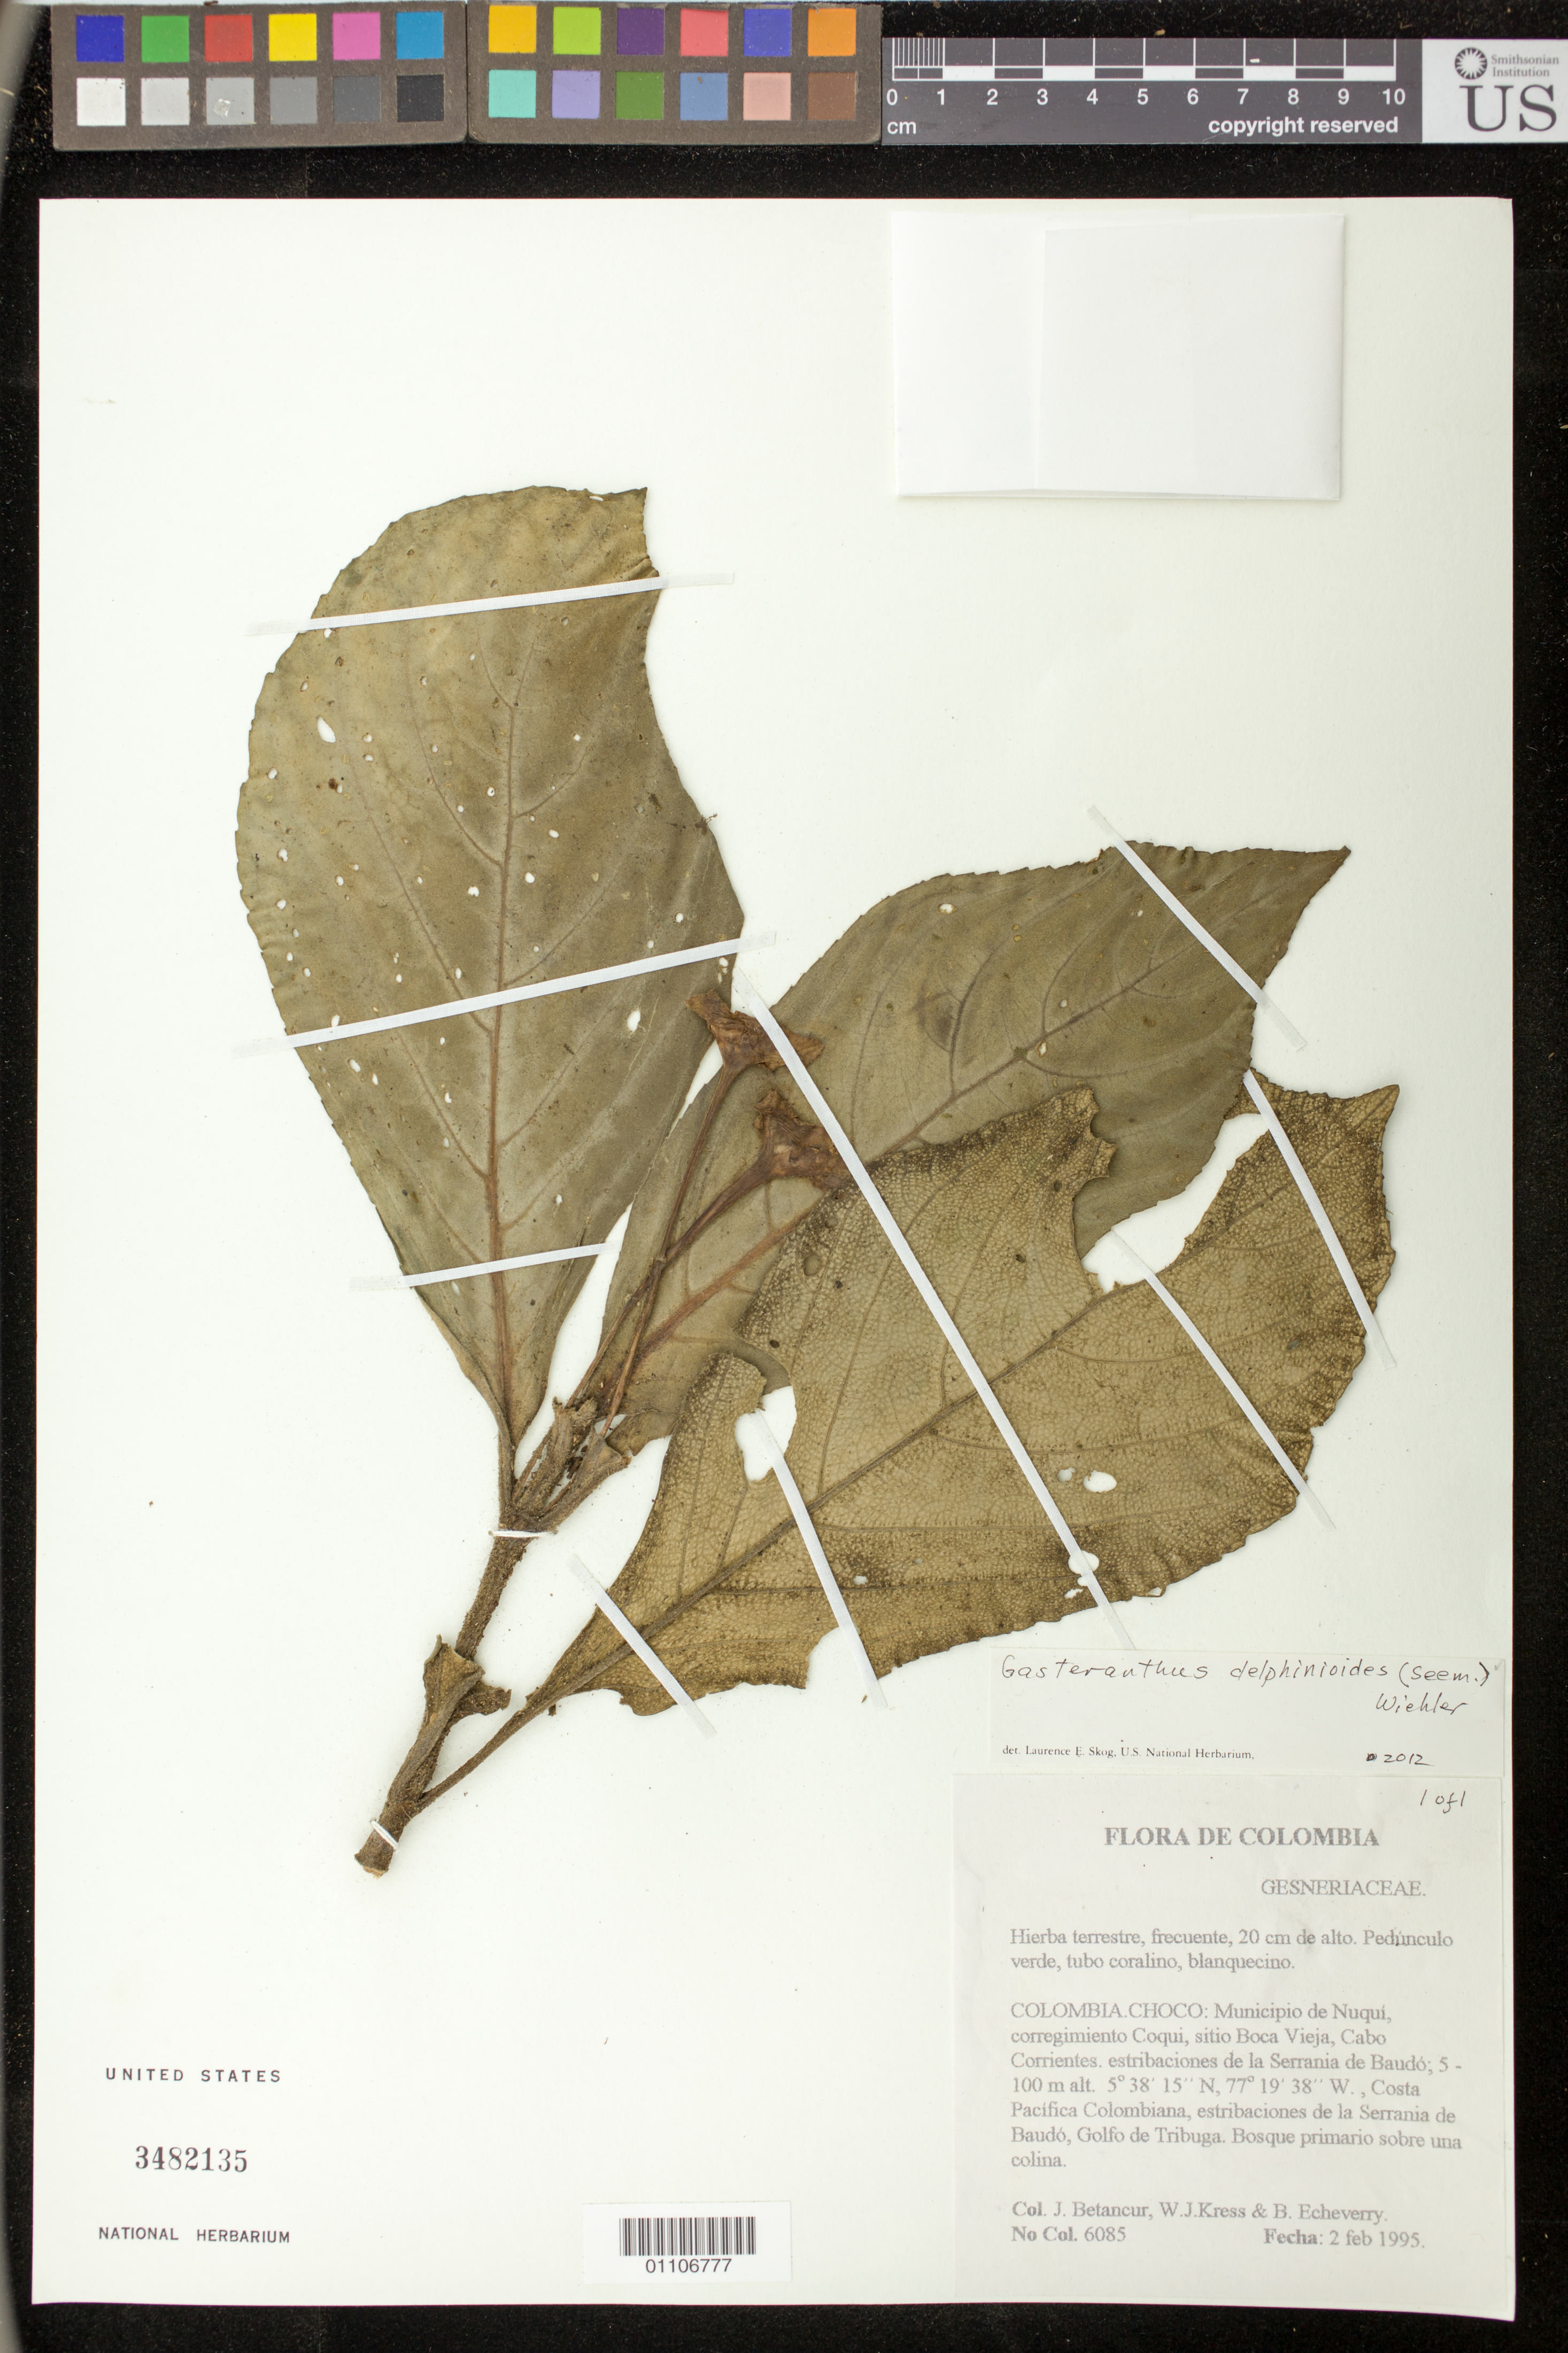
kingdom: Plantae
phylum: Tracheophyta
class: Magnoliopsida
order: Lamiales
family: Gesneriaceae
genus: Gasteranthus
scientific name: Gasteranthus delphinioides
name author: (Seem.) Wiehler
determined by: Skog, Laurence E.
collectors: J. C. Betancur, W. J. Kress & B. Echeverry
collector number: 6085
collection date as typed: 02 Feb 1995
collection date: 1995-02-02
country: Colombia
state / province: Chocó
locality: Municipio de Nuqui, corregimiento Coqui, sitio Boca Vieja, Cabo Corrientes. Estribaciones de la Serrania de Baudo, Costa Pacifica Colombiana, estrabaciones de la Serrania de Baudo, Golfo de Tribuga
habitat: Bosque primario sobre una colina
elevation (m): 5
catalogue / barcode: US 3482135